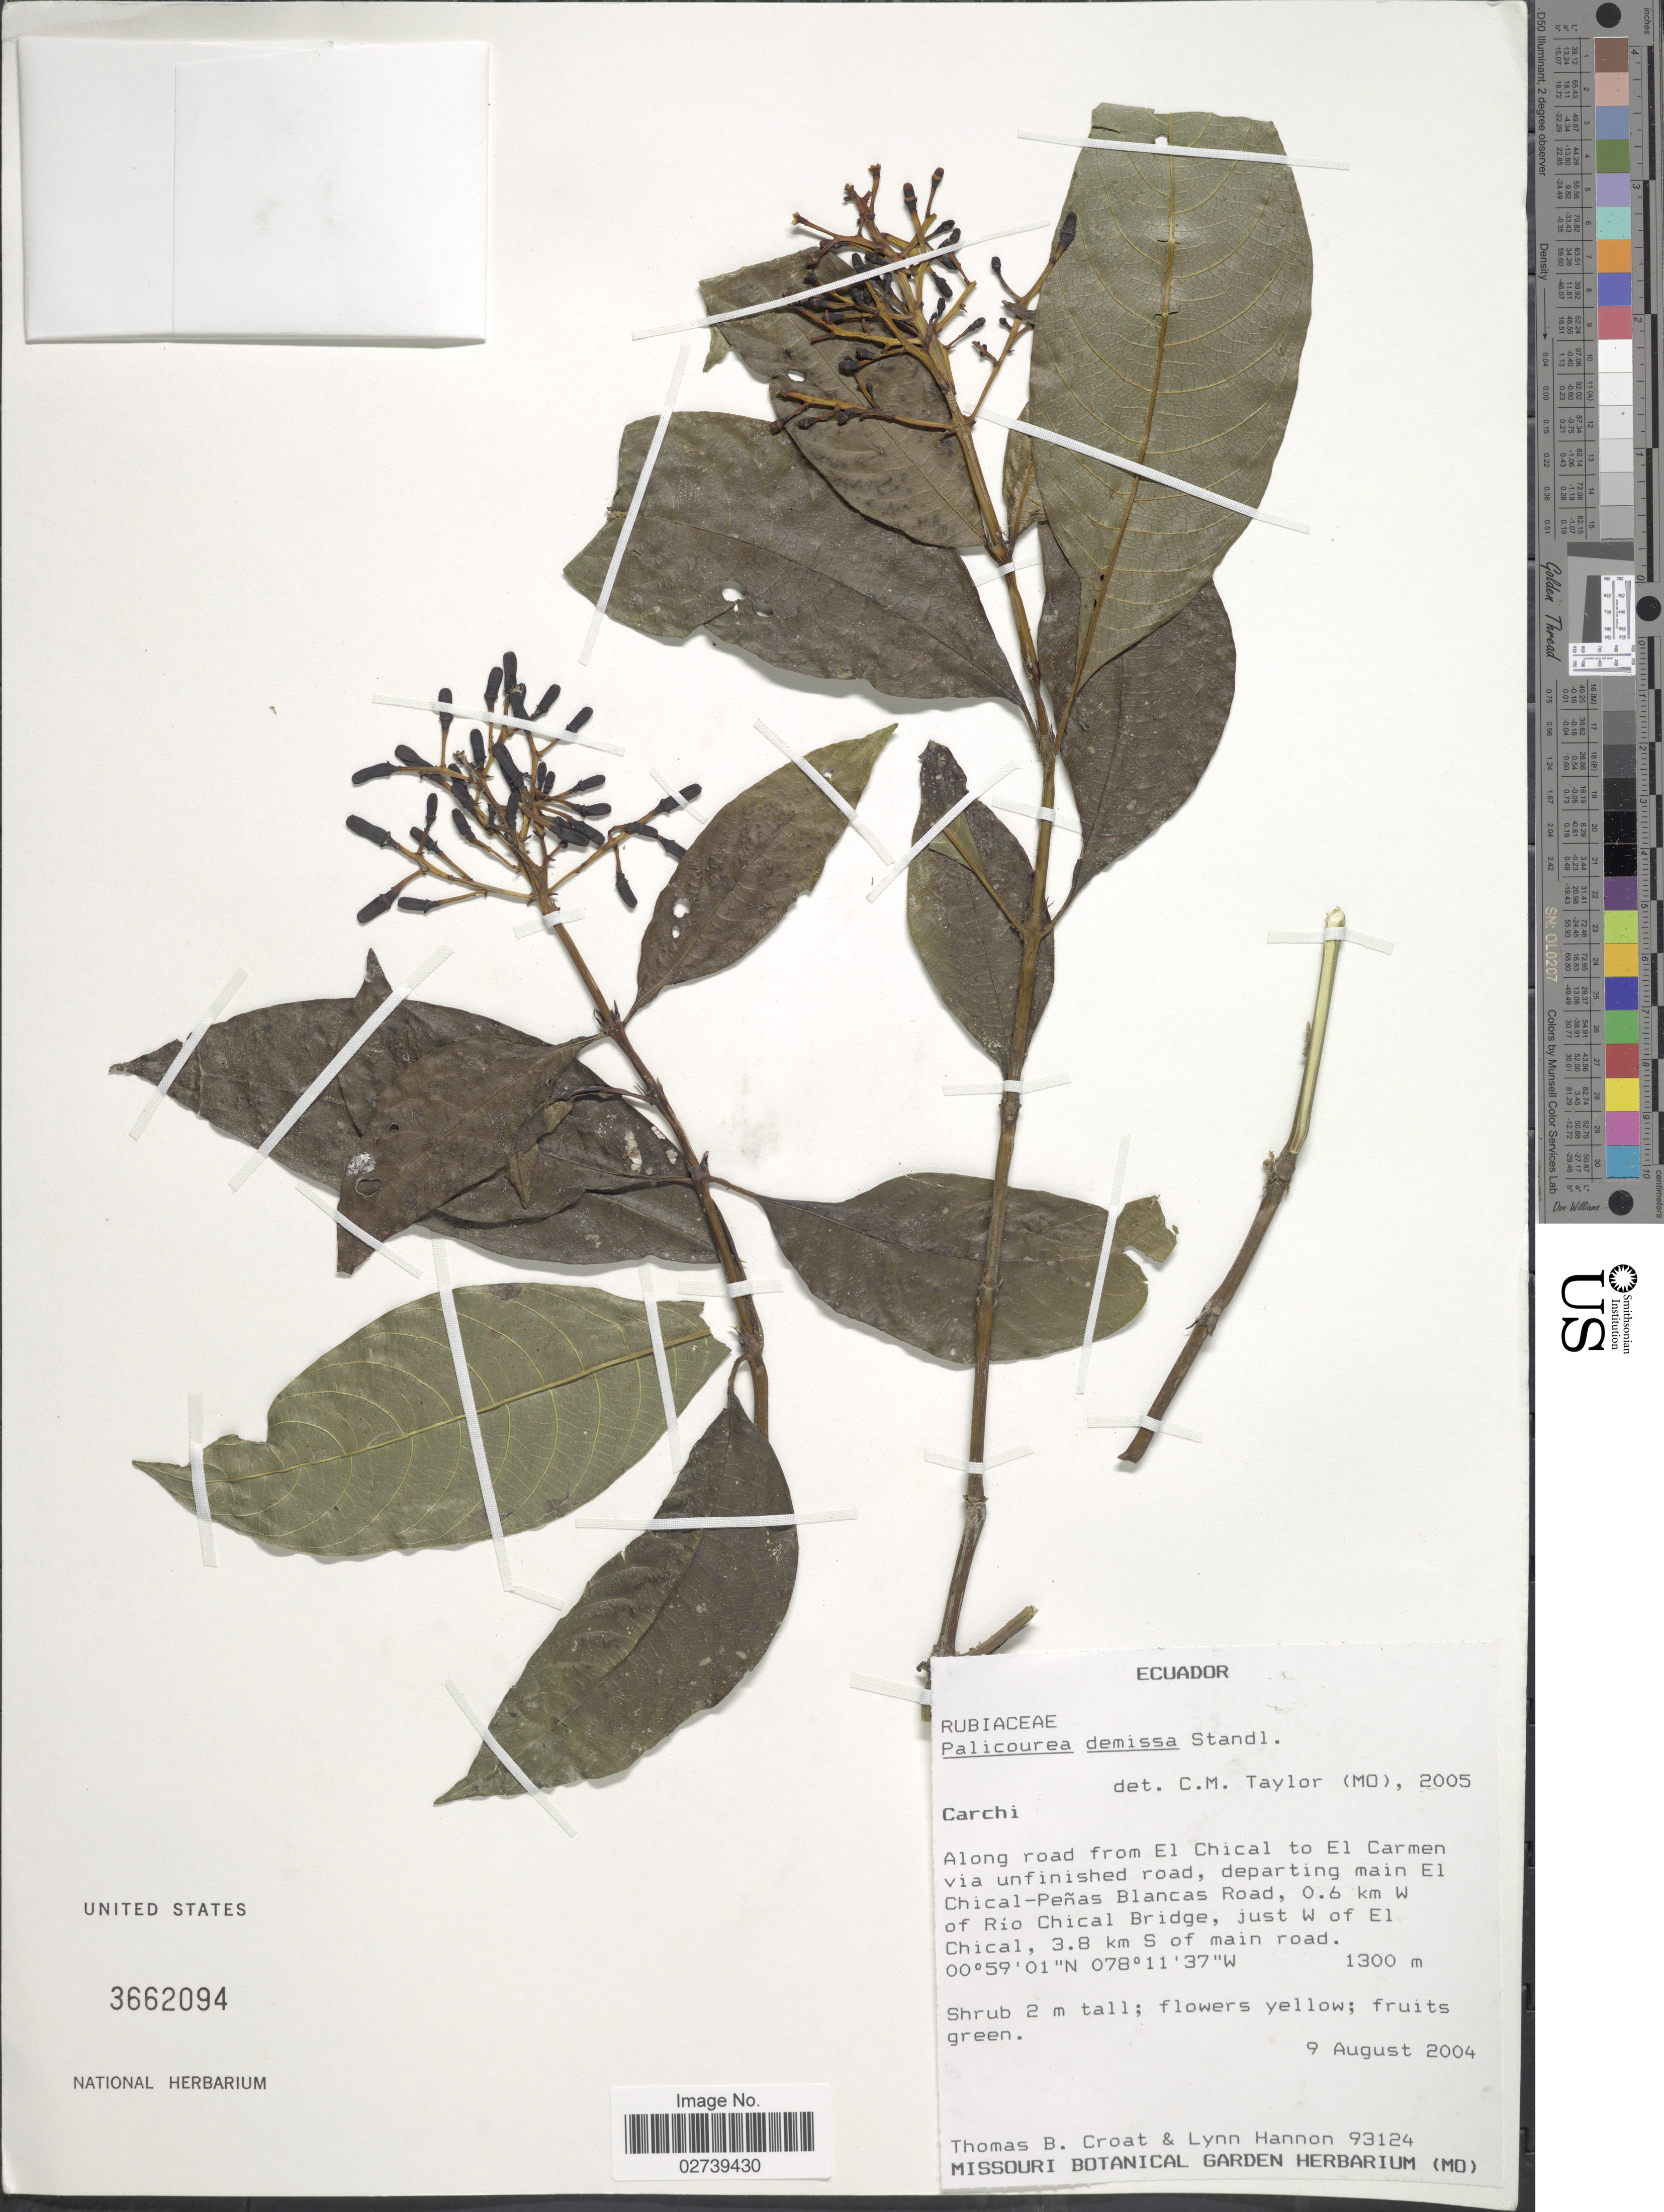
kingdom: Plantae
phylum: Tracheophyta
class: Magnoliopsida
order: Gentianales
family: Rubiaceae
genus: Palicourea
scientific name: Palicourea demissa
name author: Standl.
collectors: T. B. Croat & L. Hannon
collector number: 93124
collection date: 2004-08-09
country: Ecuador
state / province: Carchi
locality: Along road from El Chical to El Carmen via unfinished road, departing main El Chical-Penas Blancas Road, 0.6 km W of Rio Chical Bridge, just W of El Chical, 3.8 km S of main road.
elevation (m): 1300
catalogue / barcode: US 3662094